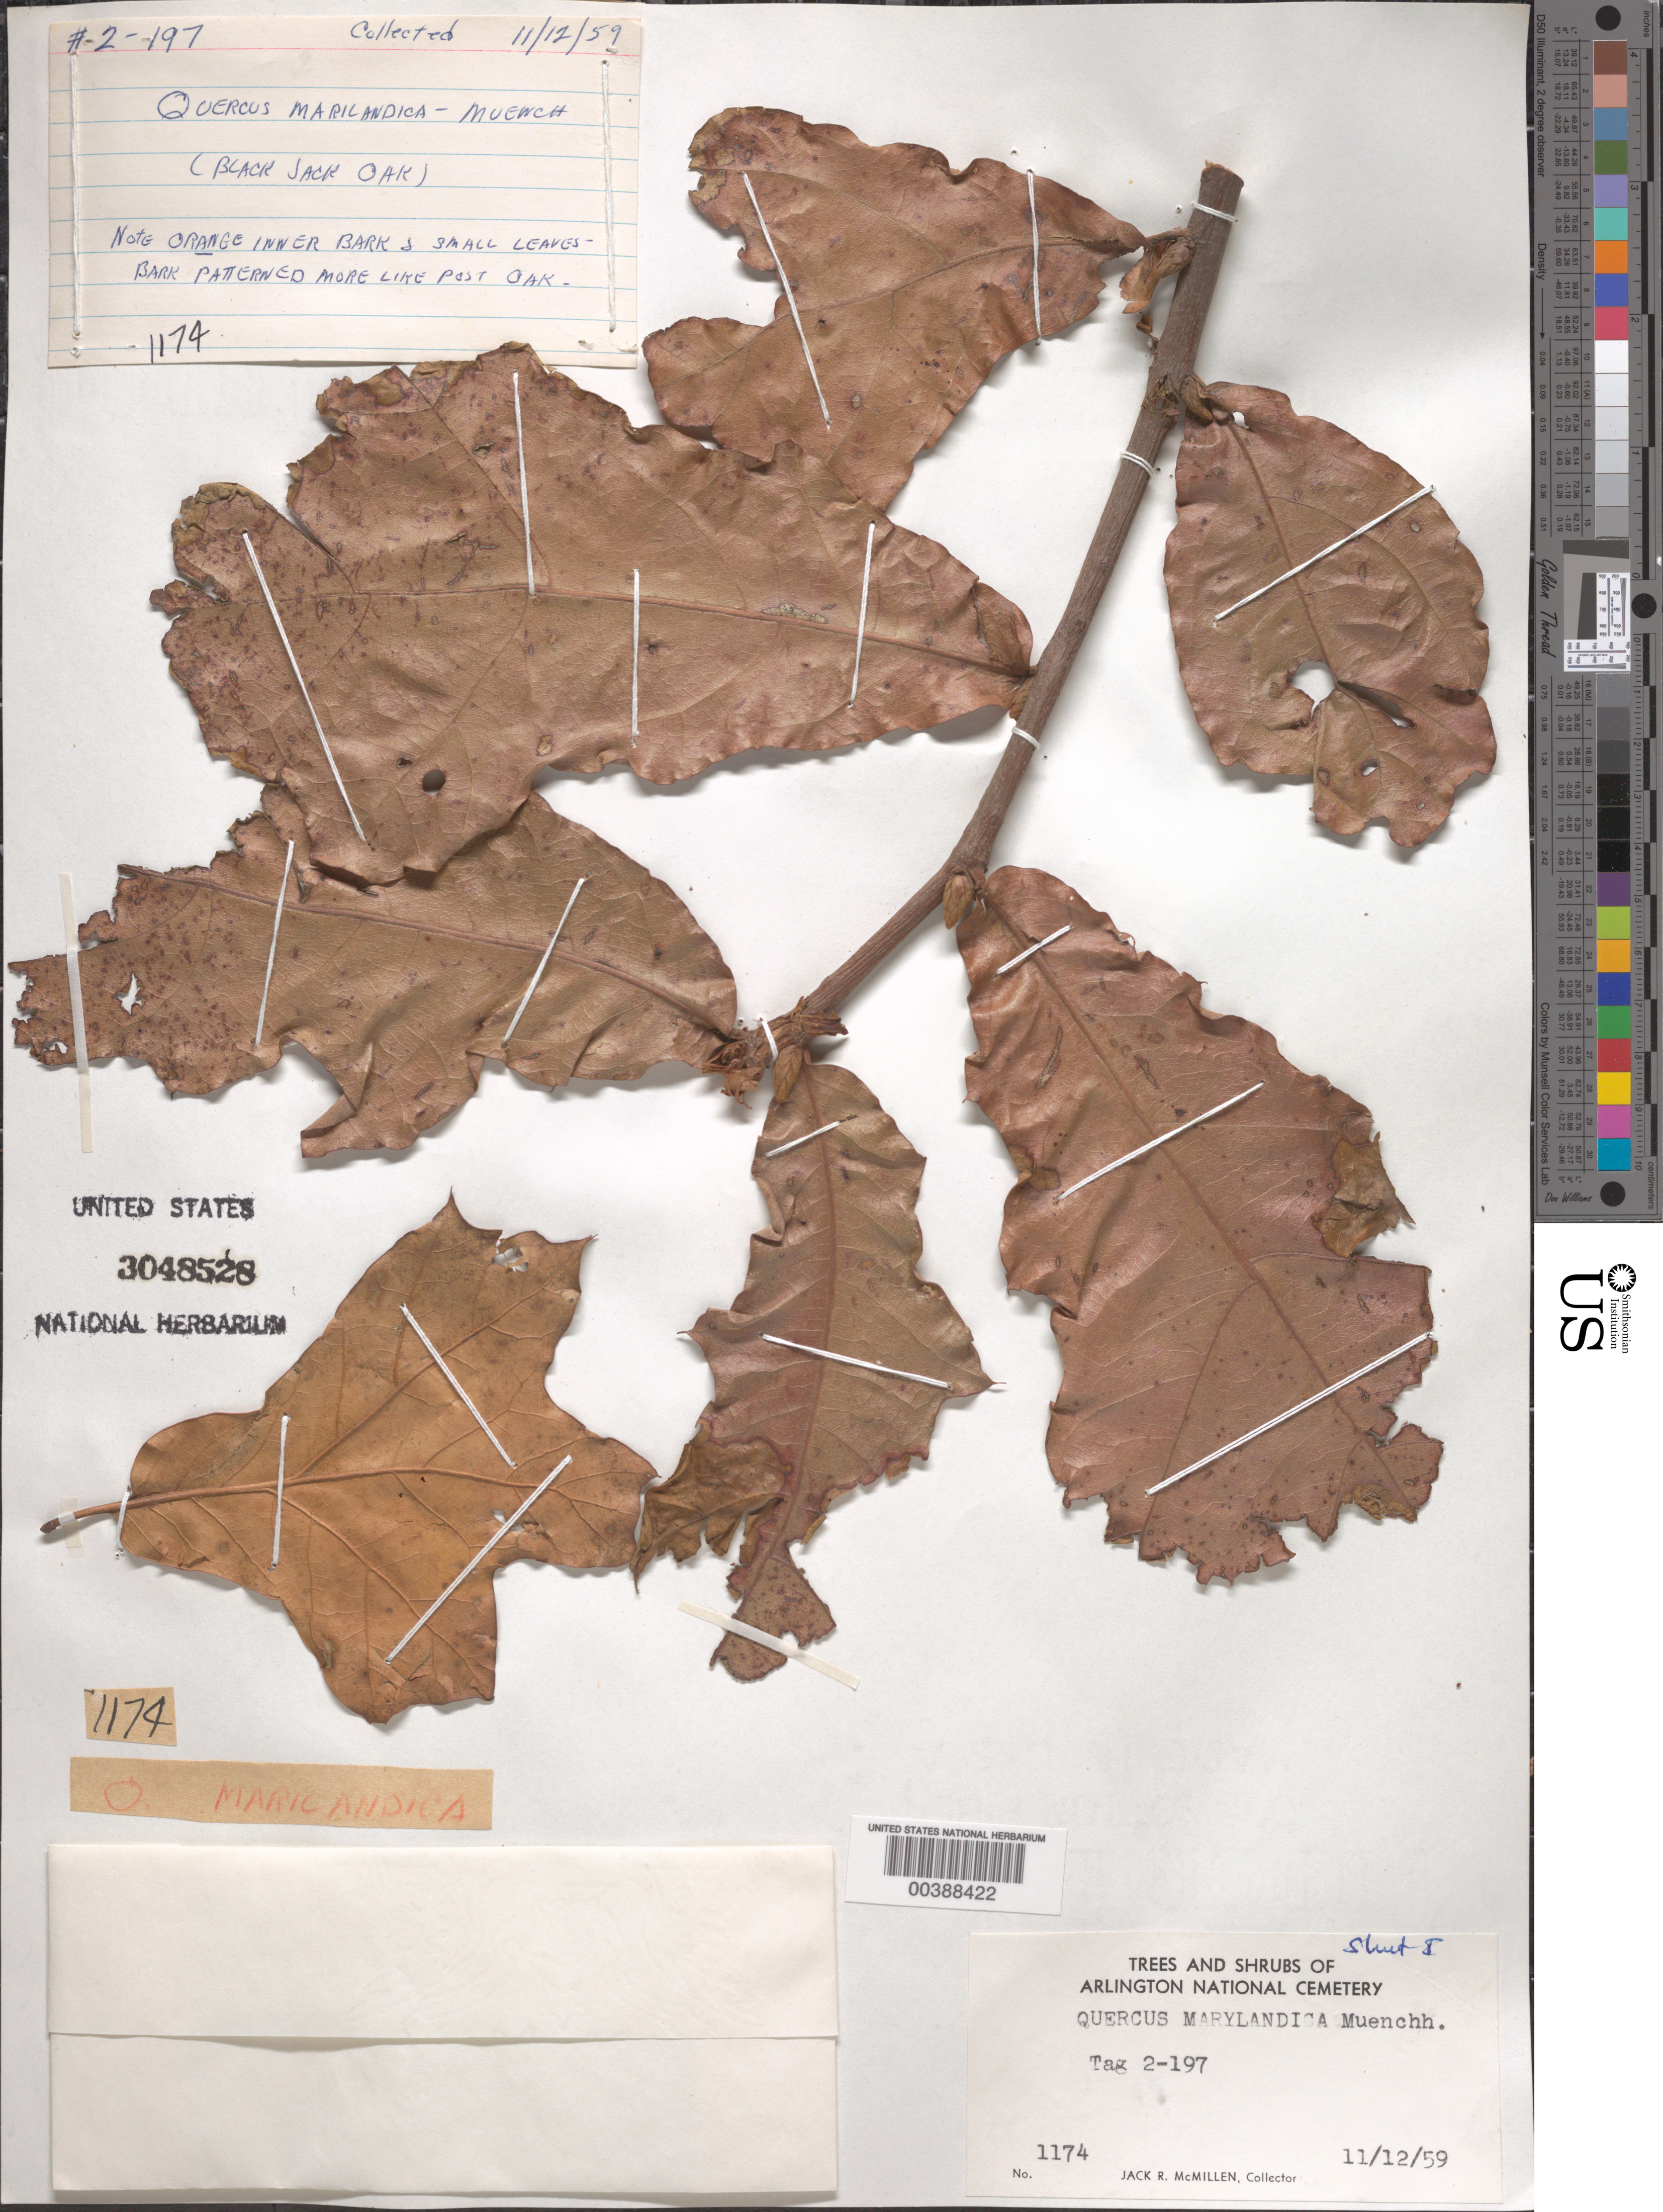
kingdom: Plantae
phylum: Tracheophyta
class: Magnoliopsida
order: Fagales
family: Fagaceae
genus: Quercus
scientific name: Quercus marilandica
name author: (L.) Münchh.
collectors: J. McMillen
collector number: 1174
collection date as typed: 12 Nov 1959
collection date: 1959-11-12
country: United States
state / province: Virginia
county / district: Arlington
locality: Arlington National Cemetery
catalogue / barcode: US 3048528